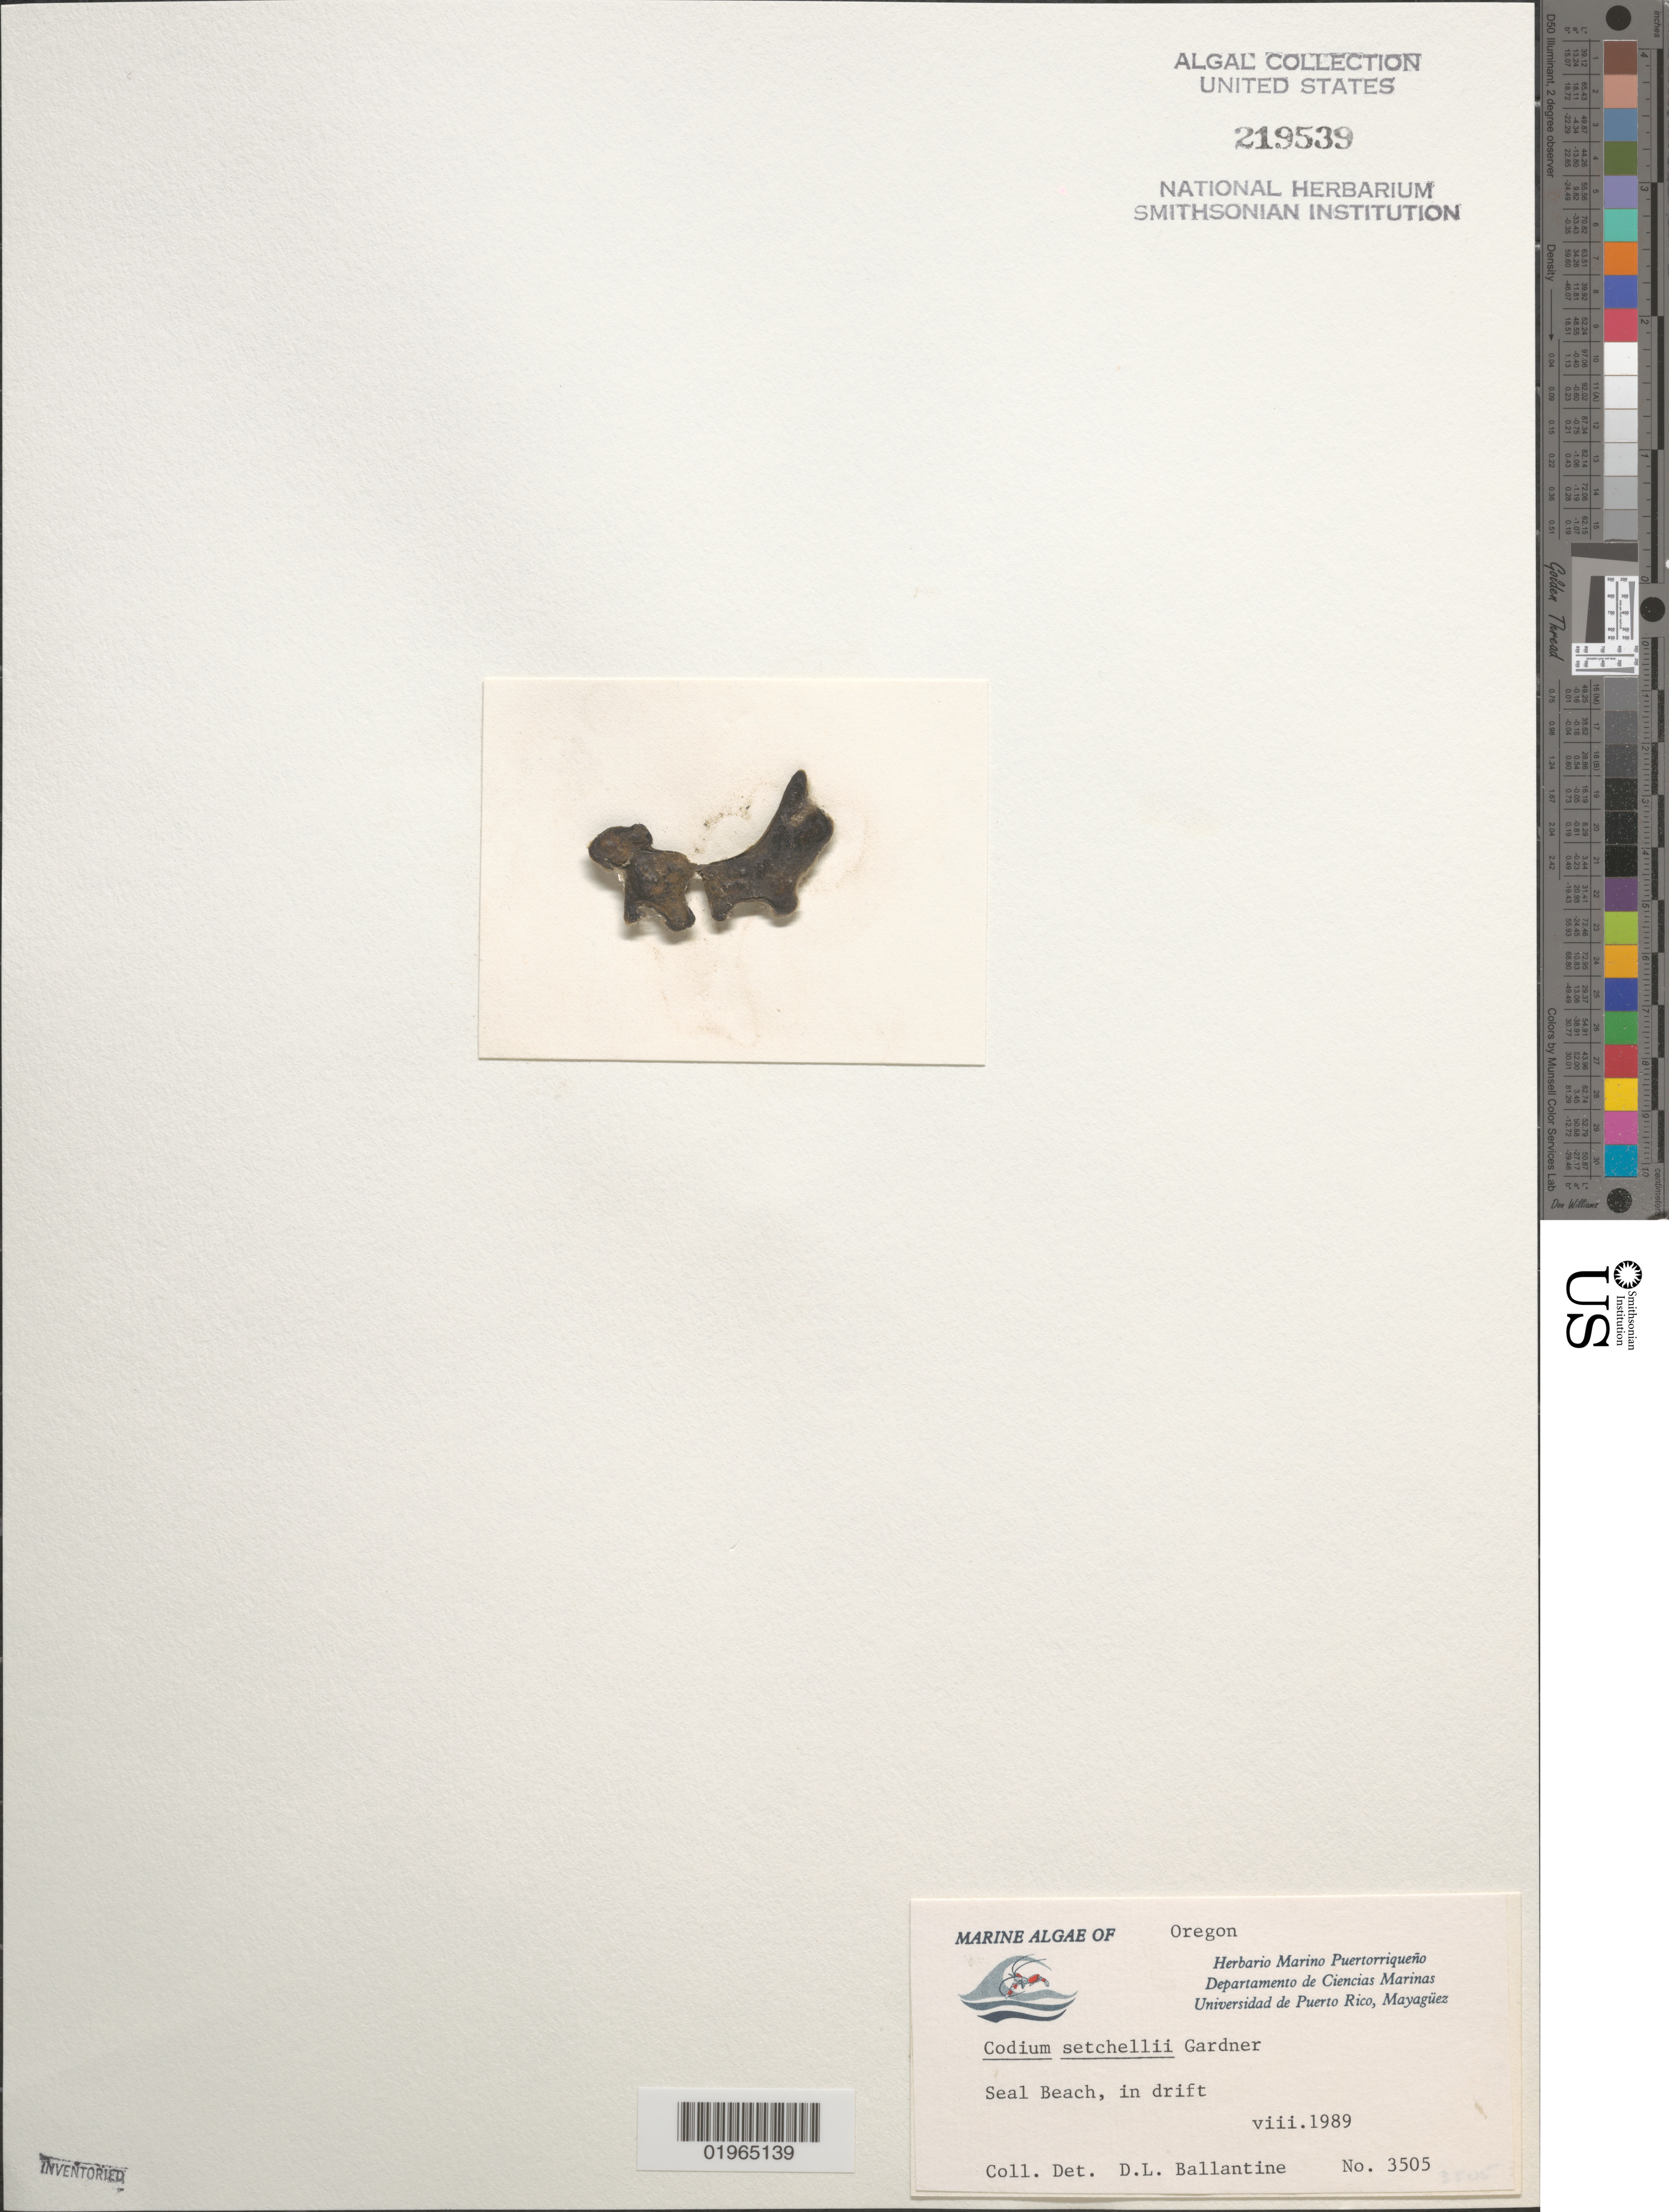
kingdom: Plantae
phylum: Chlorophyta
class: Ulvophyceae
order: Bryopsidales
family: Codiaceae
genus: Codium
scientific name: Codium setchellii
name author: N.L. Gardner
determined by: Ballantine, D. L.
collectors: D.L. Ballantine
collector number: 3505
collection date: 1989-08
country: United States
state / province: Oregon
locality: Seal Beach, in drift.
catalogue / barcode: US 219539